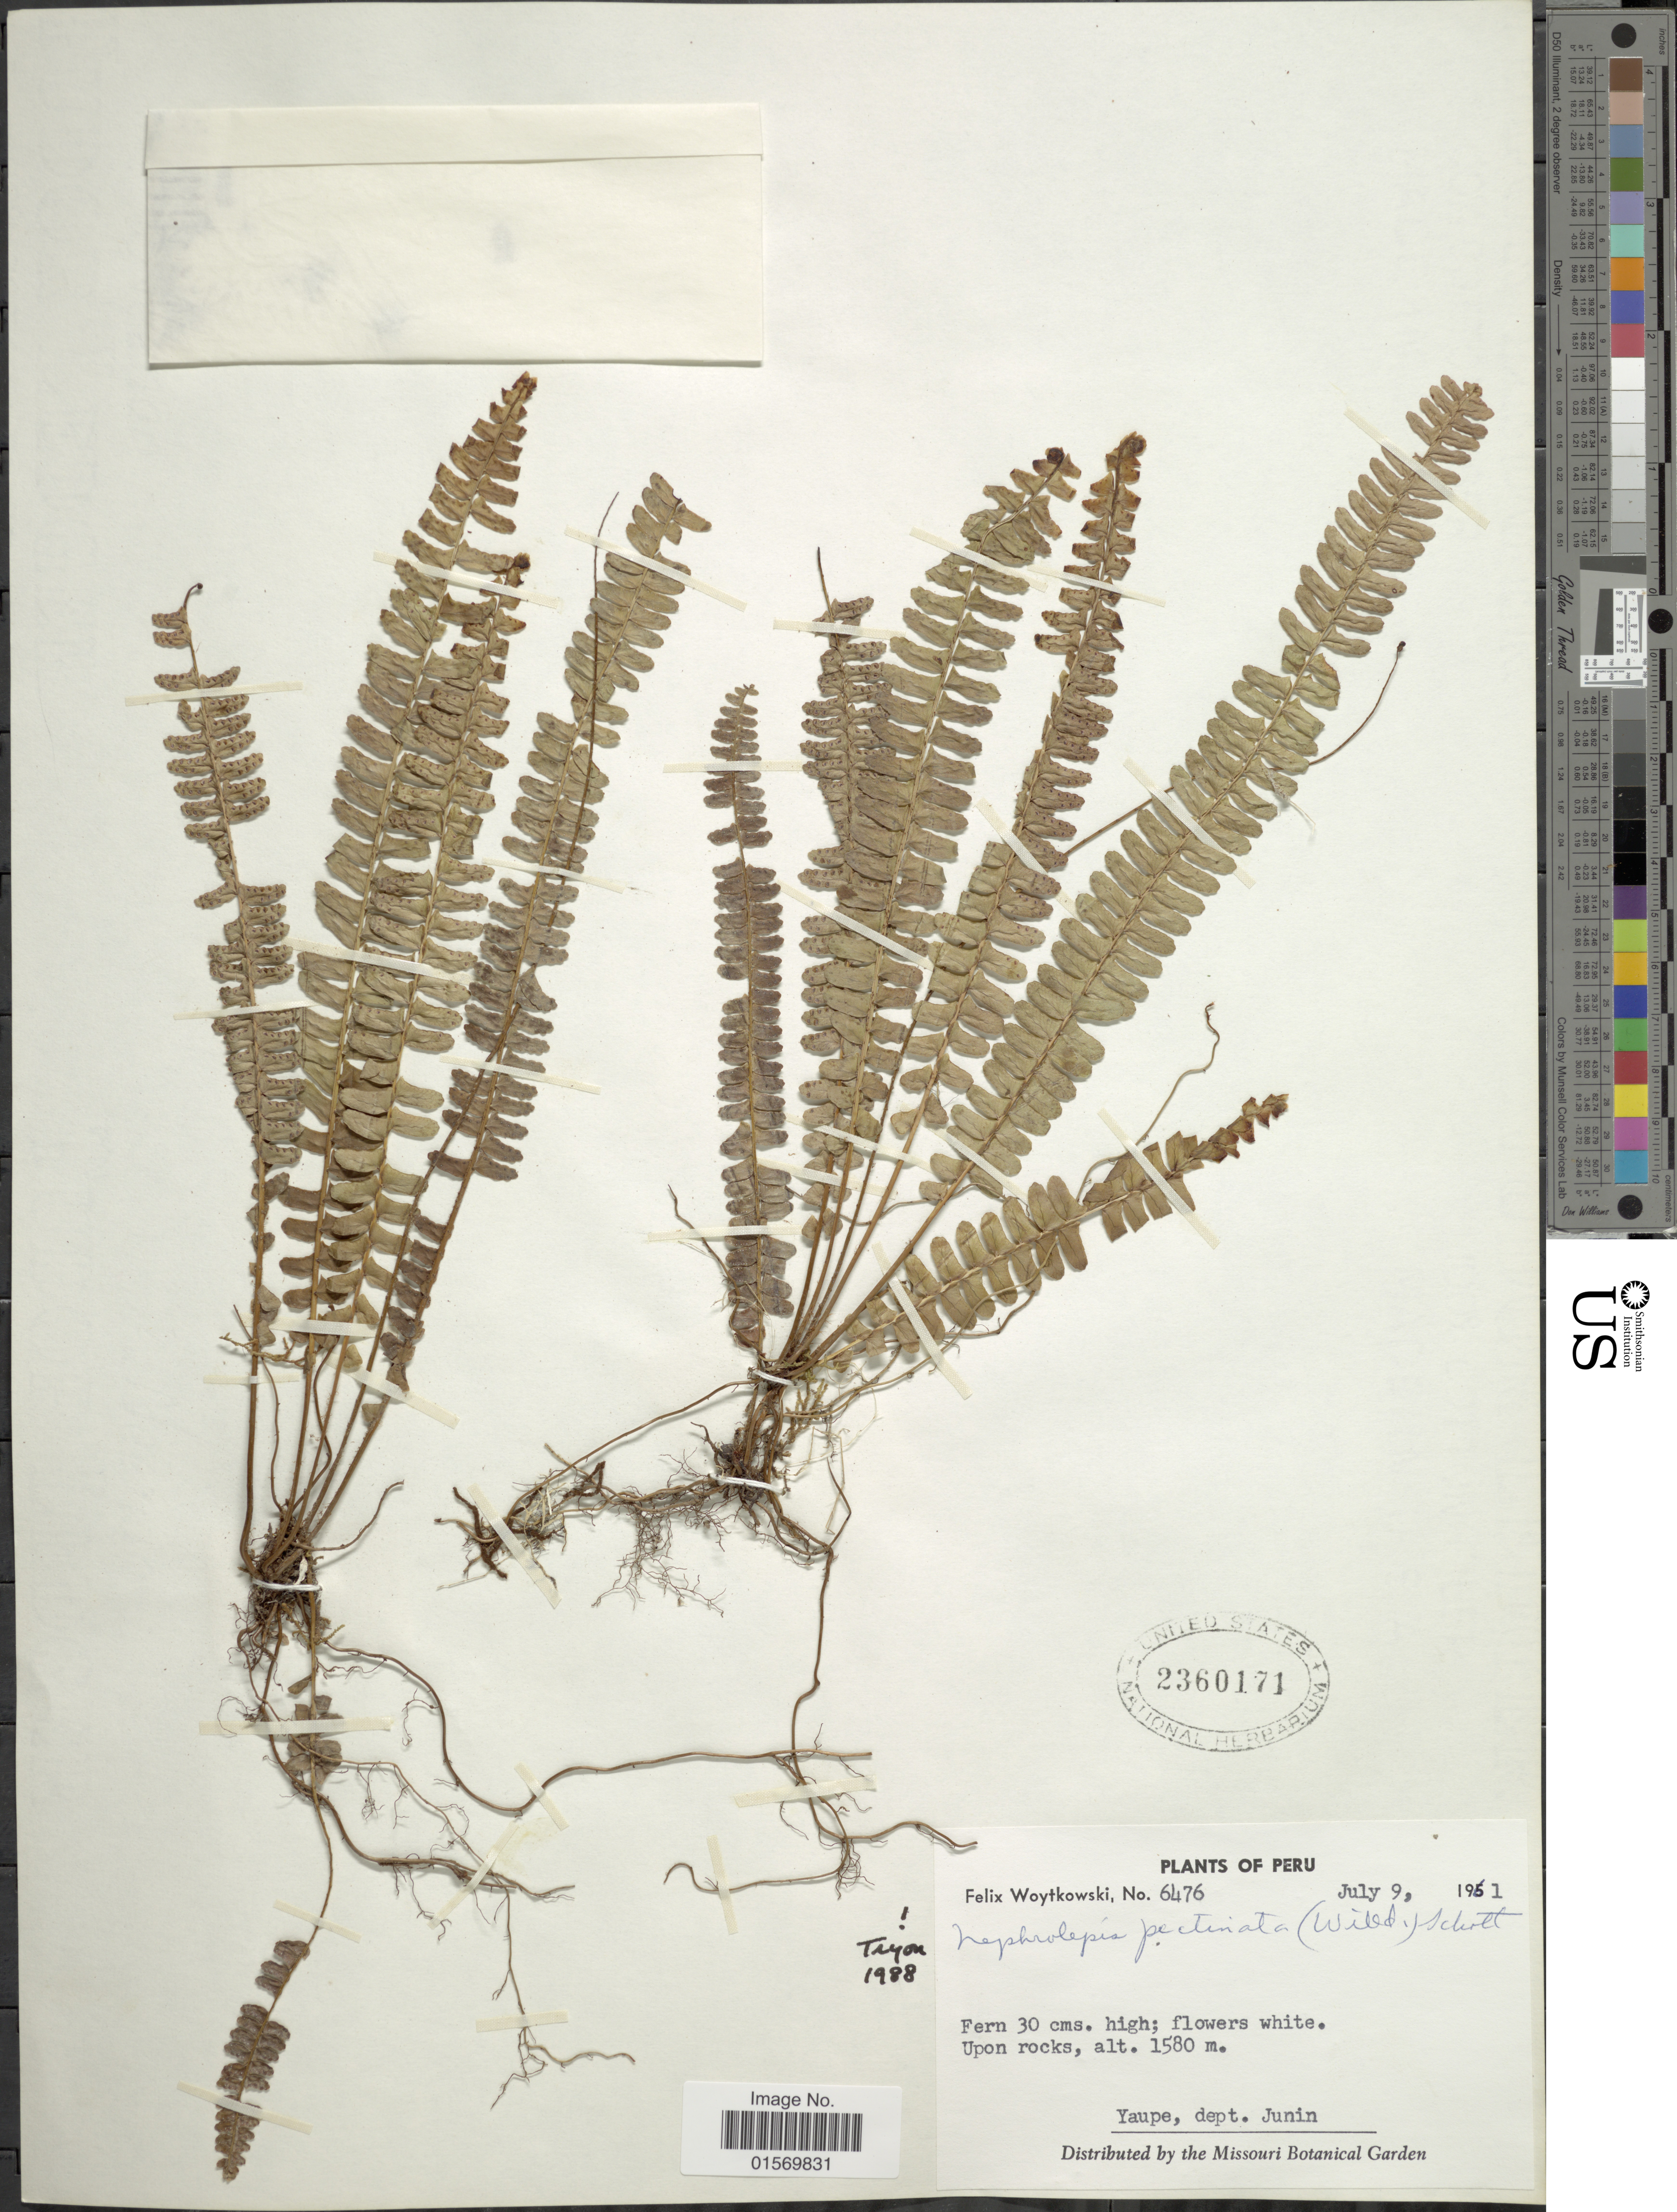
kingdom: Plantae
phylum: Tracheophyta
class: Polypodiopsida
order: Polypodiales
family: Nephrolepidaceae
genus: Nephrolepis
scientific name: Nephrolepis pectinata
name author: (Willd.) Schott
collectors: F. Woytkowski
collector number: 6476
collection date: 1961-07-09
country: Peru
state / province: Junín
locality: Yaupe, upon rocks.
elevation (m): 1580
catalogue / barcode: US 2360171